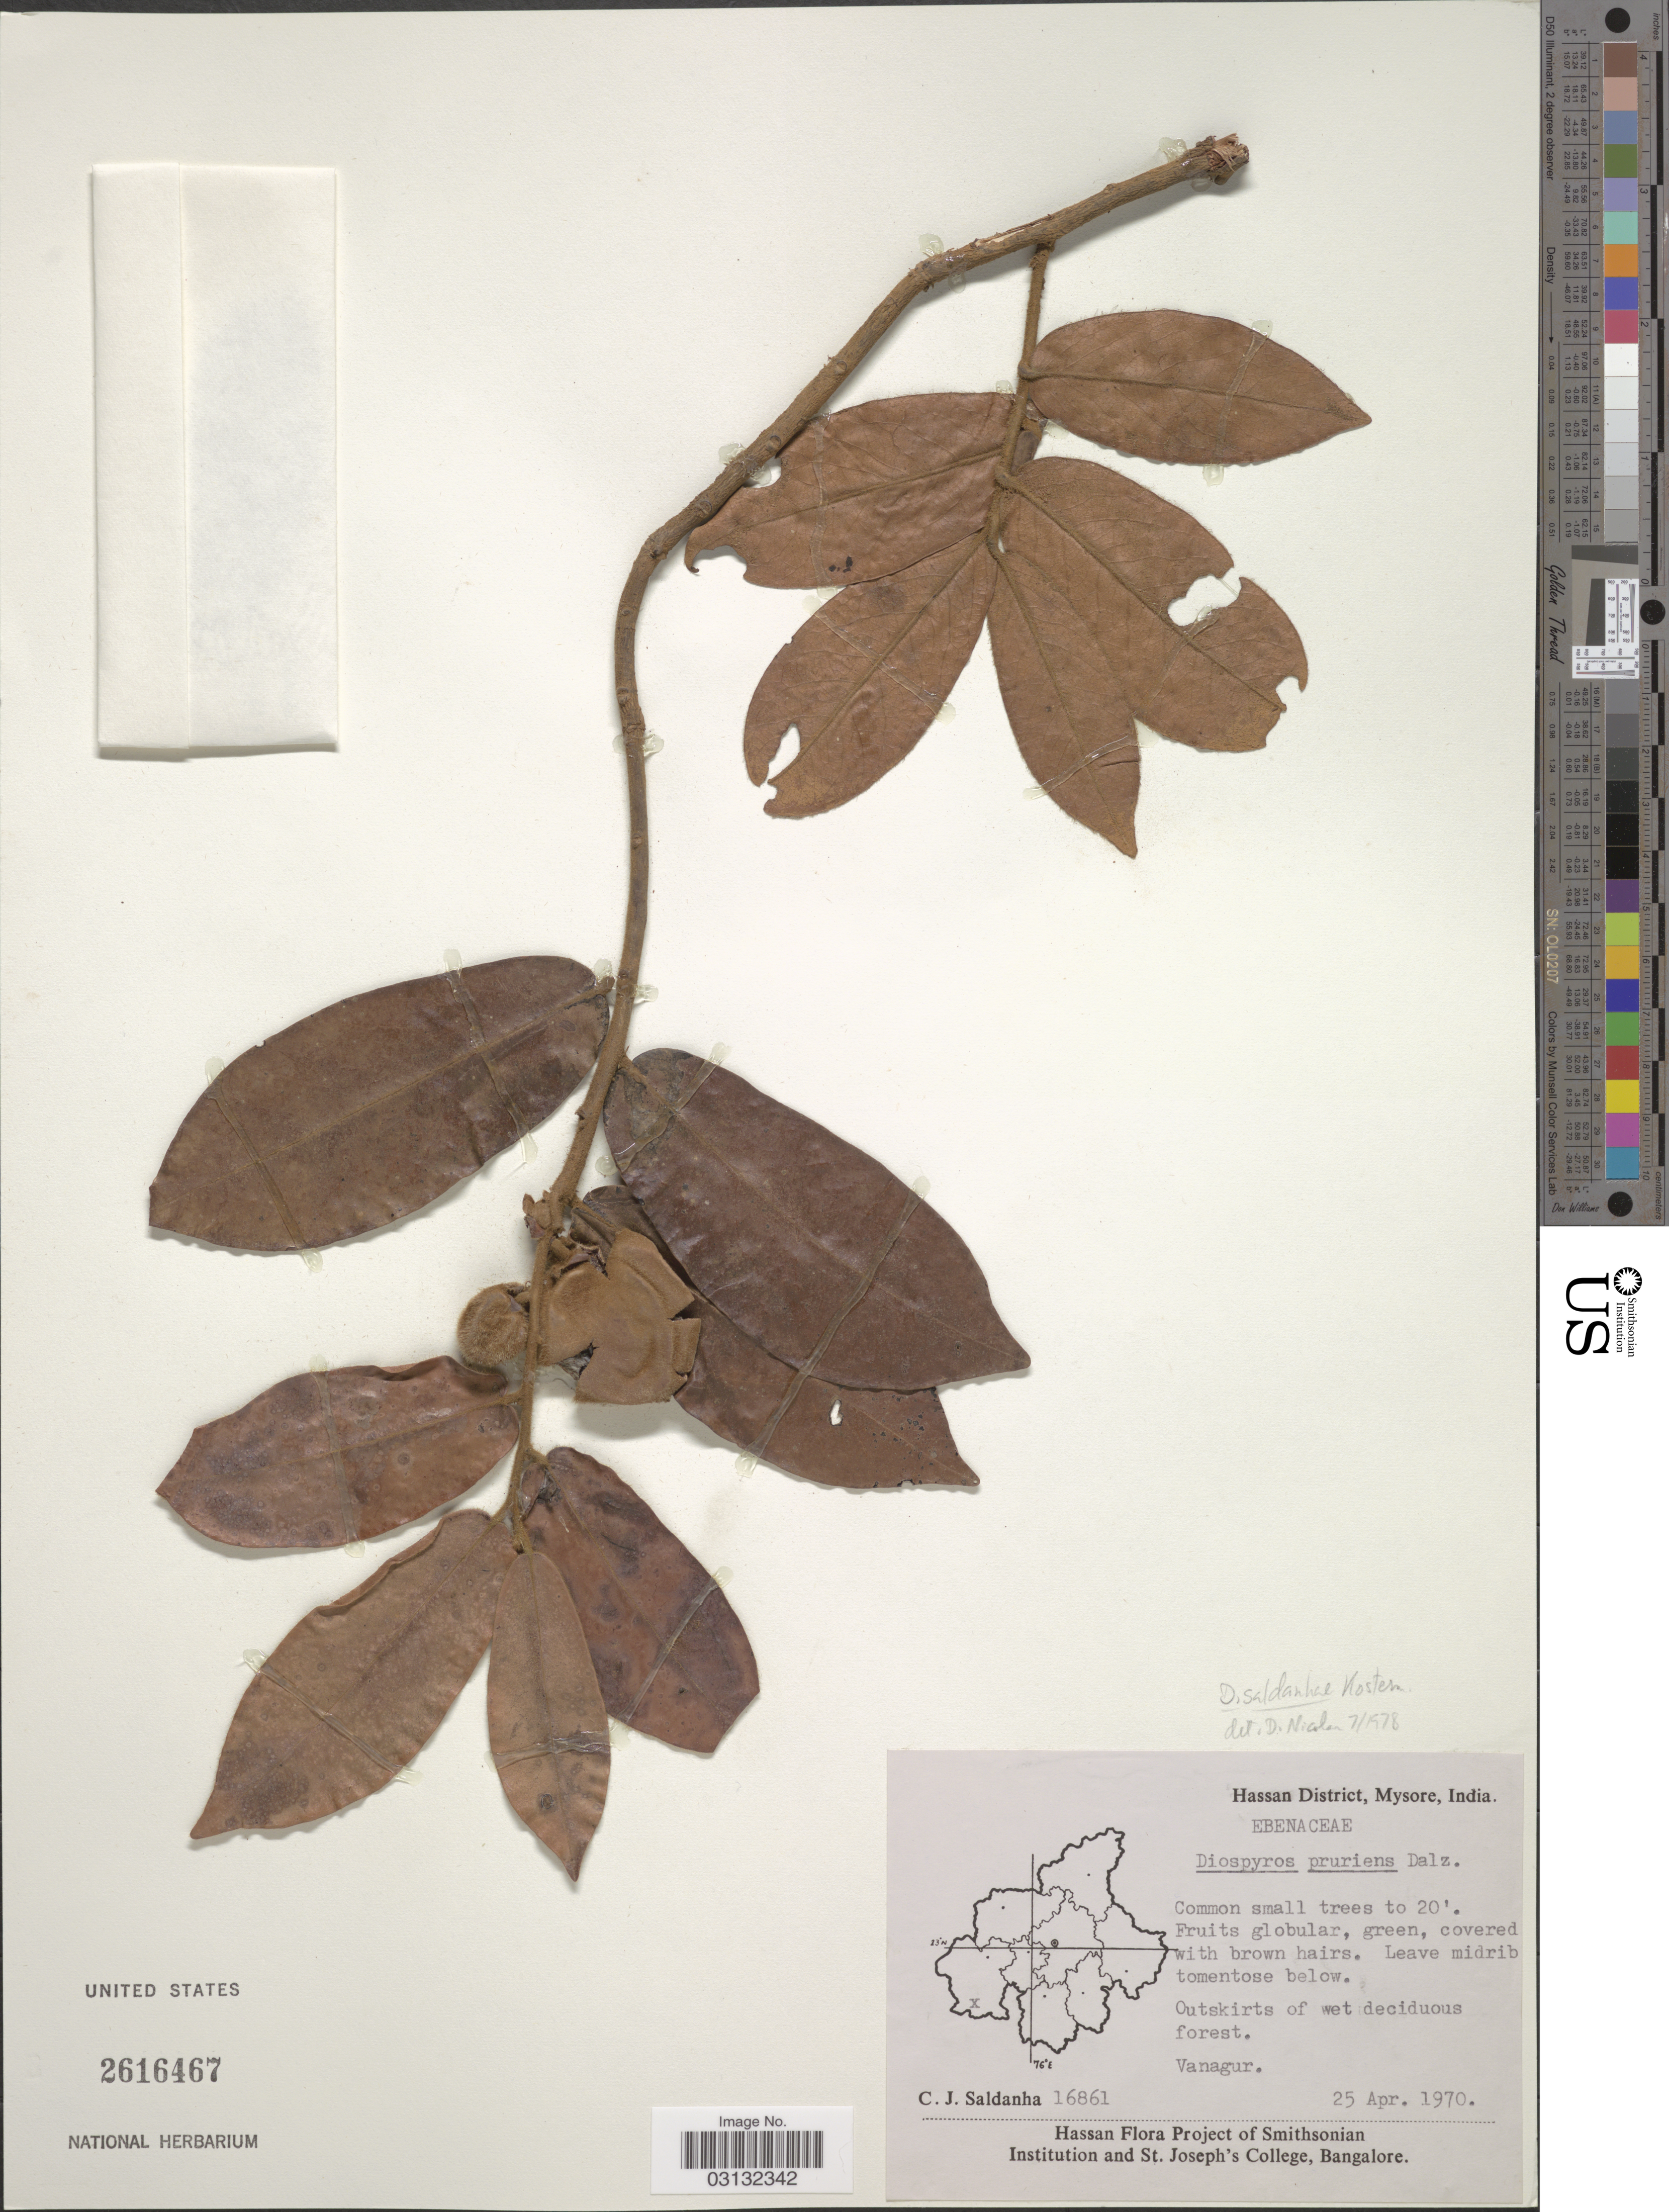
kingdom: Plantae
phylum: Tracheophyta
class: Magnoliopsida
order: Ericales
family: Ebenaceae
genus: Diospyros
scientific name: Diospyros saldanhae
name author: Kosterm.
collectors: C. J. Saldanha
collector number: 16861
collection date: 1970-04-25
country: India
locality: Hassan District, Mysore. Vanagur.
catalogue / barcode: US 2616467